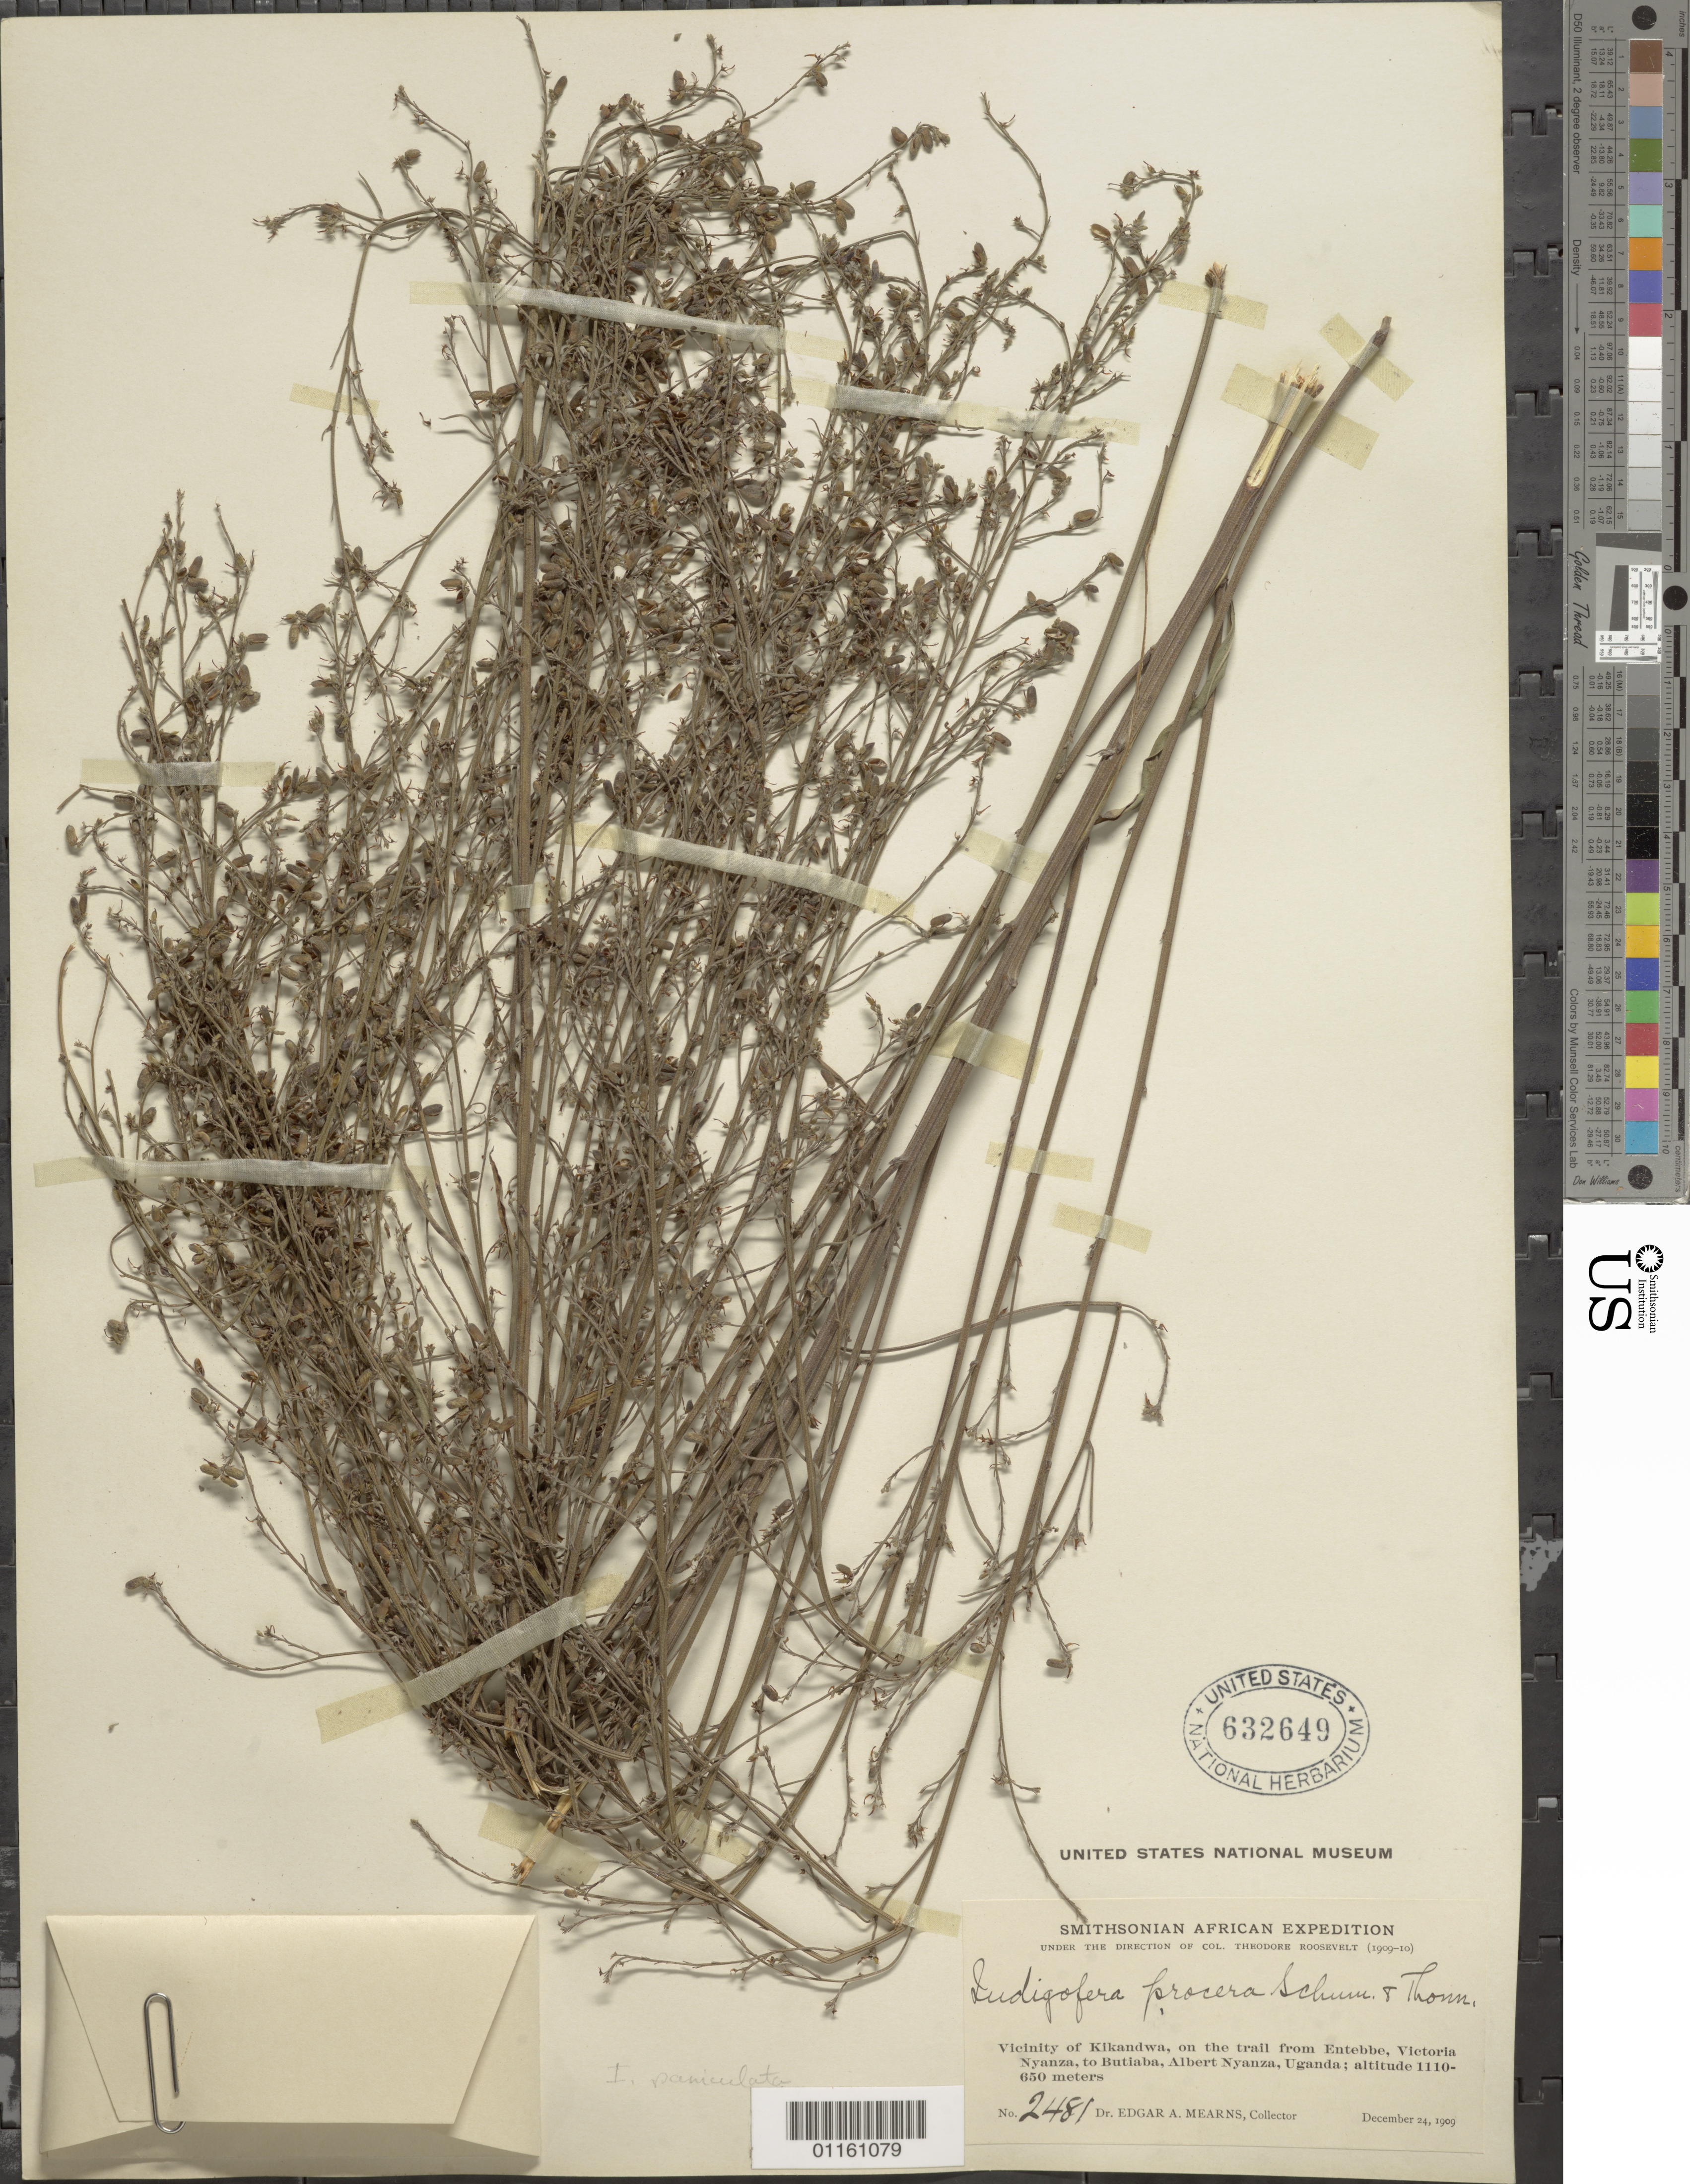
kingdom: Plantae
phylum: Tracheophyta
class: Magnoliopsida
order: Fabales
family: Fabaceae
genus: Indigofera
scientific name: Indigofera procera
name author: Schumach. & Thonn.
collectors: E. A. Mearns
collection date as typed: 24 Dec 1909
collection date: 1909-12-24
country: Uganda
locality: Vicinity of Kikandwa, on the trail from Entebbe, Victoria Nyanza, Albert Nyanza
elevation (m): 1110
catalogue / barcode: US 632649